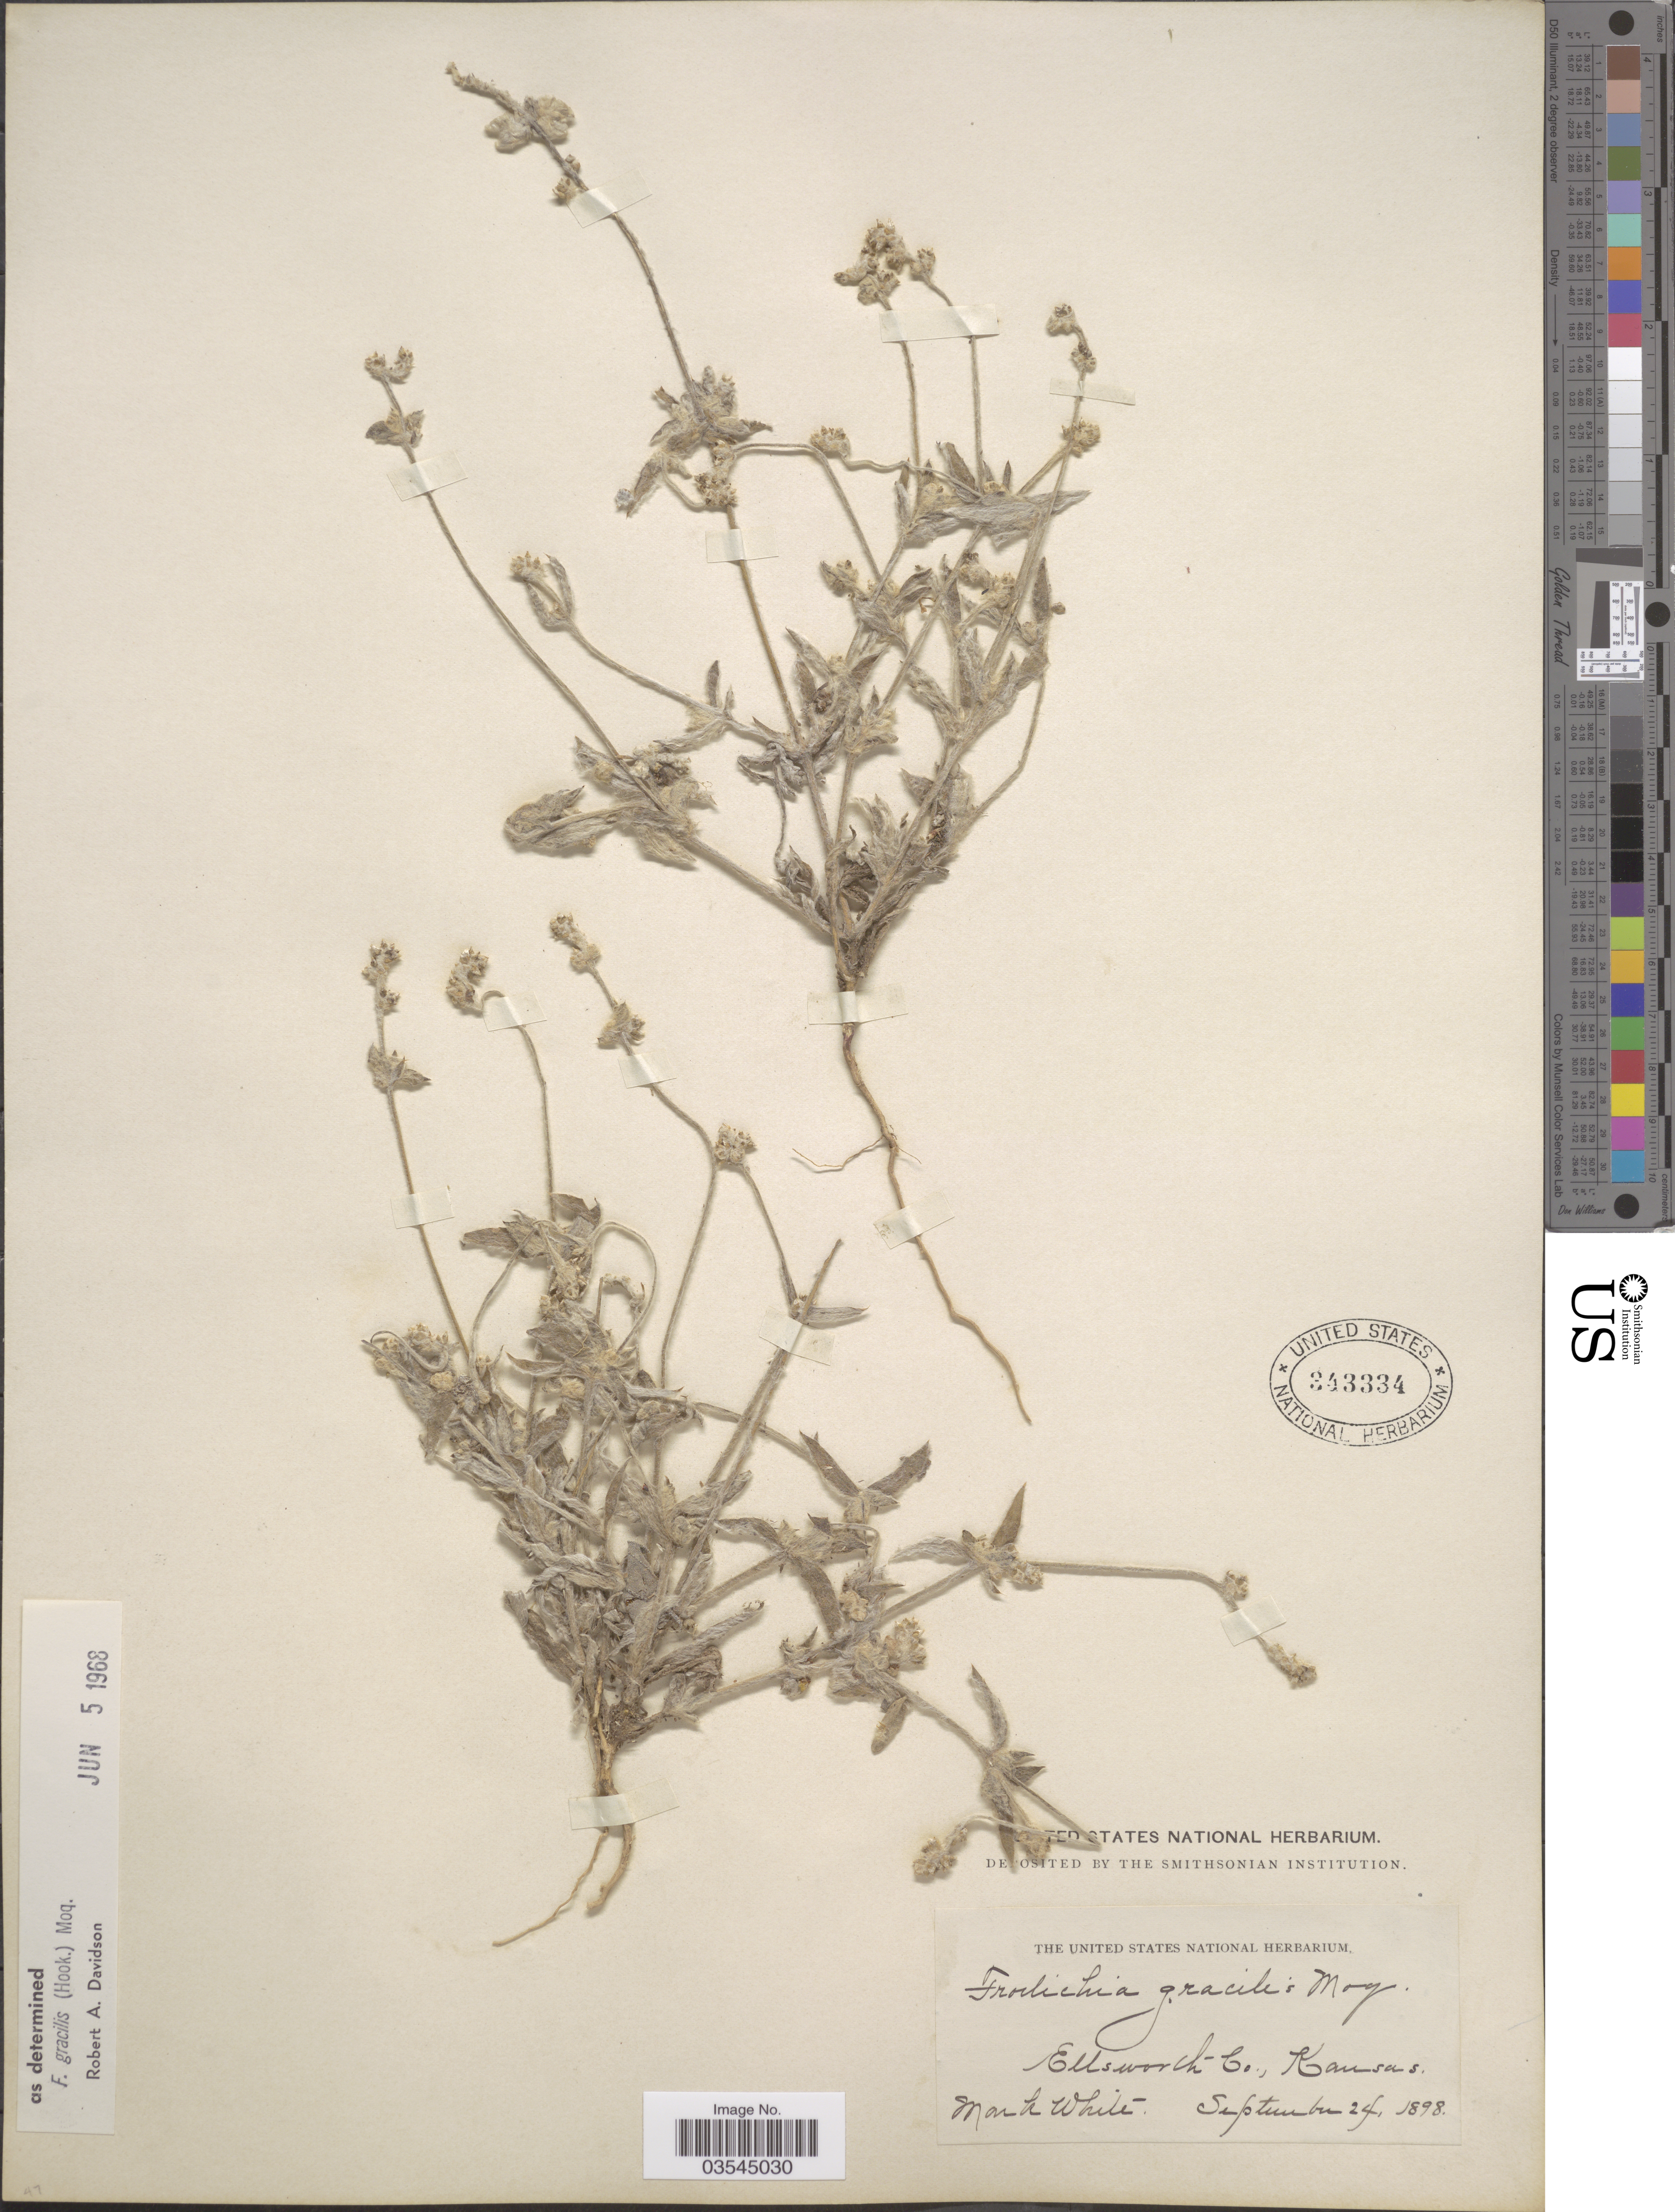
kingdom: Plantae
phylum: Tracheophyta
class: Magnoliopsida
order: Caryophyllales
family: Amaranthaceae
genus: Froelichia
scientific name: Froelichia gracilis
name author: (Hook.) Moq.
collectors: M. White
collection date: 1898-09-24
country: United States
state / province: Kansas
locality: Ellsworth Co.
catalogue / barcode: US 343334